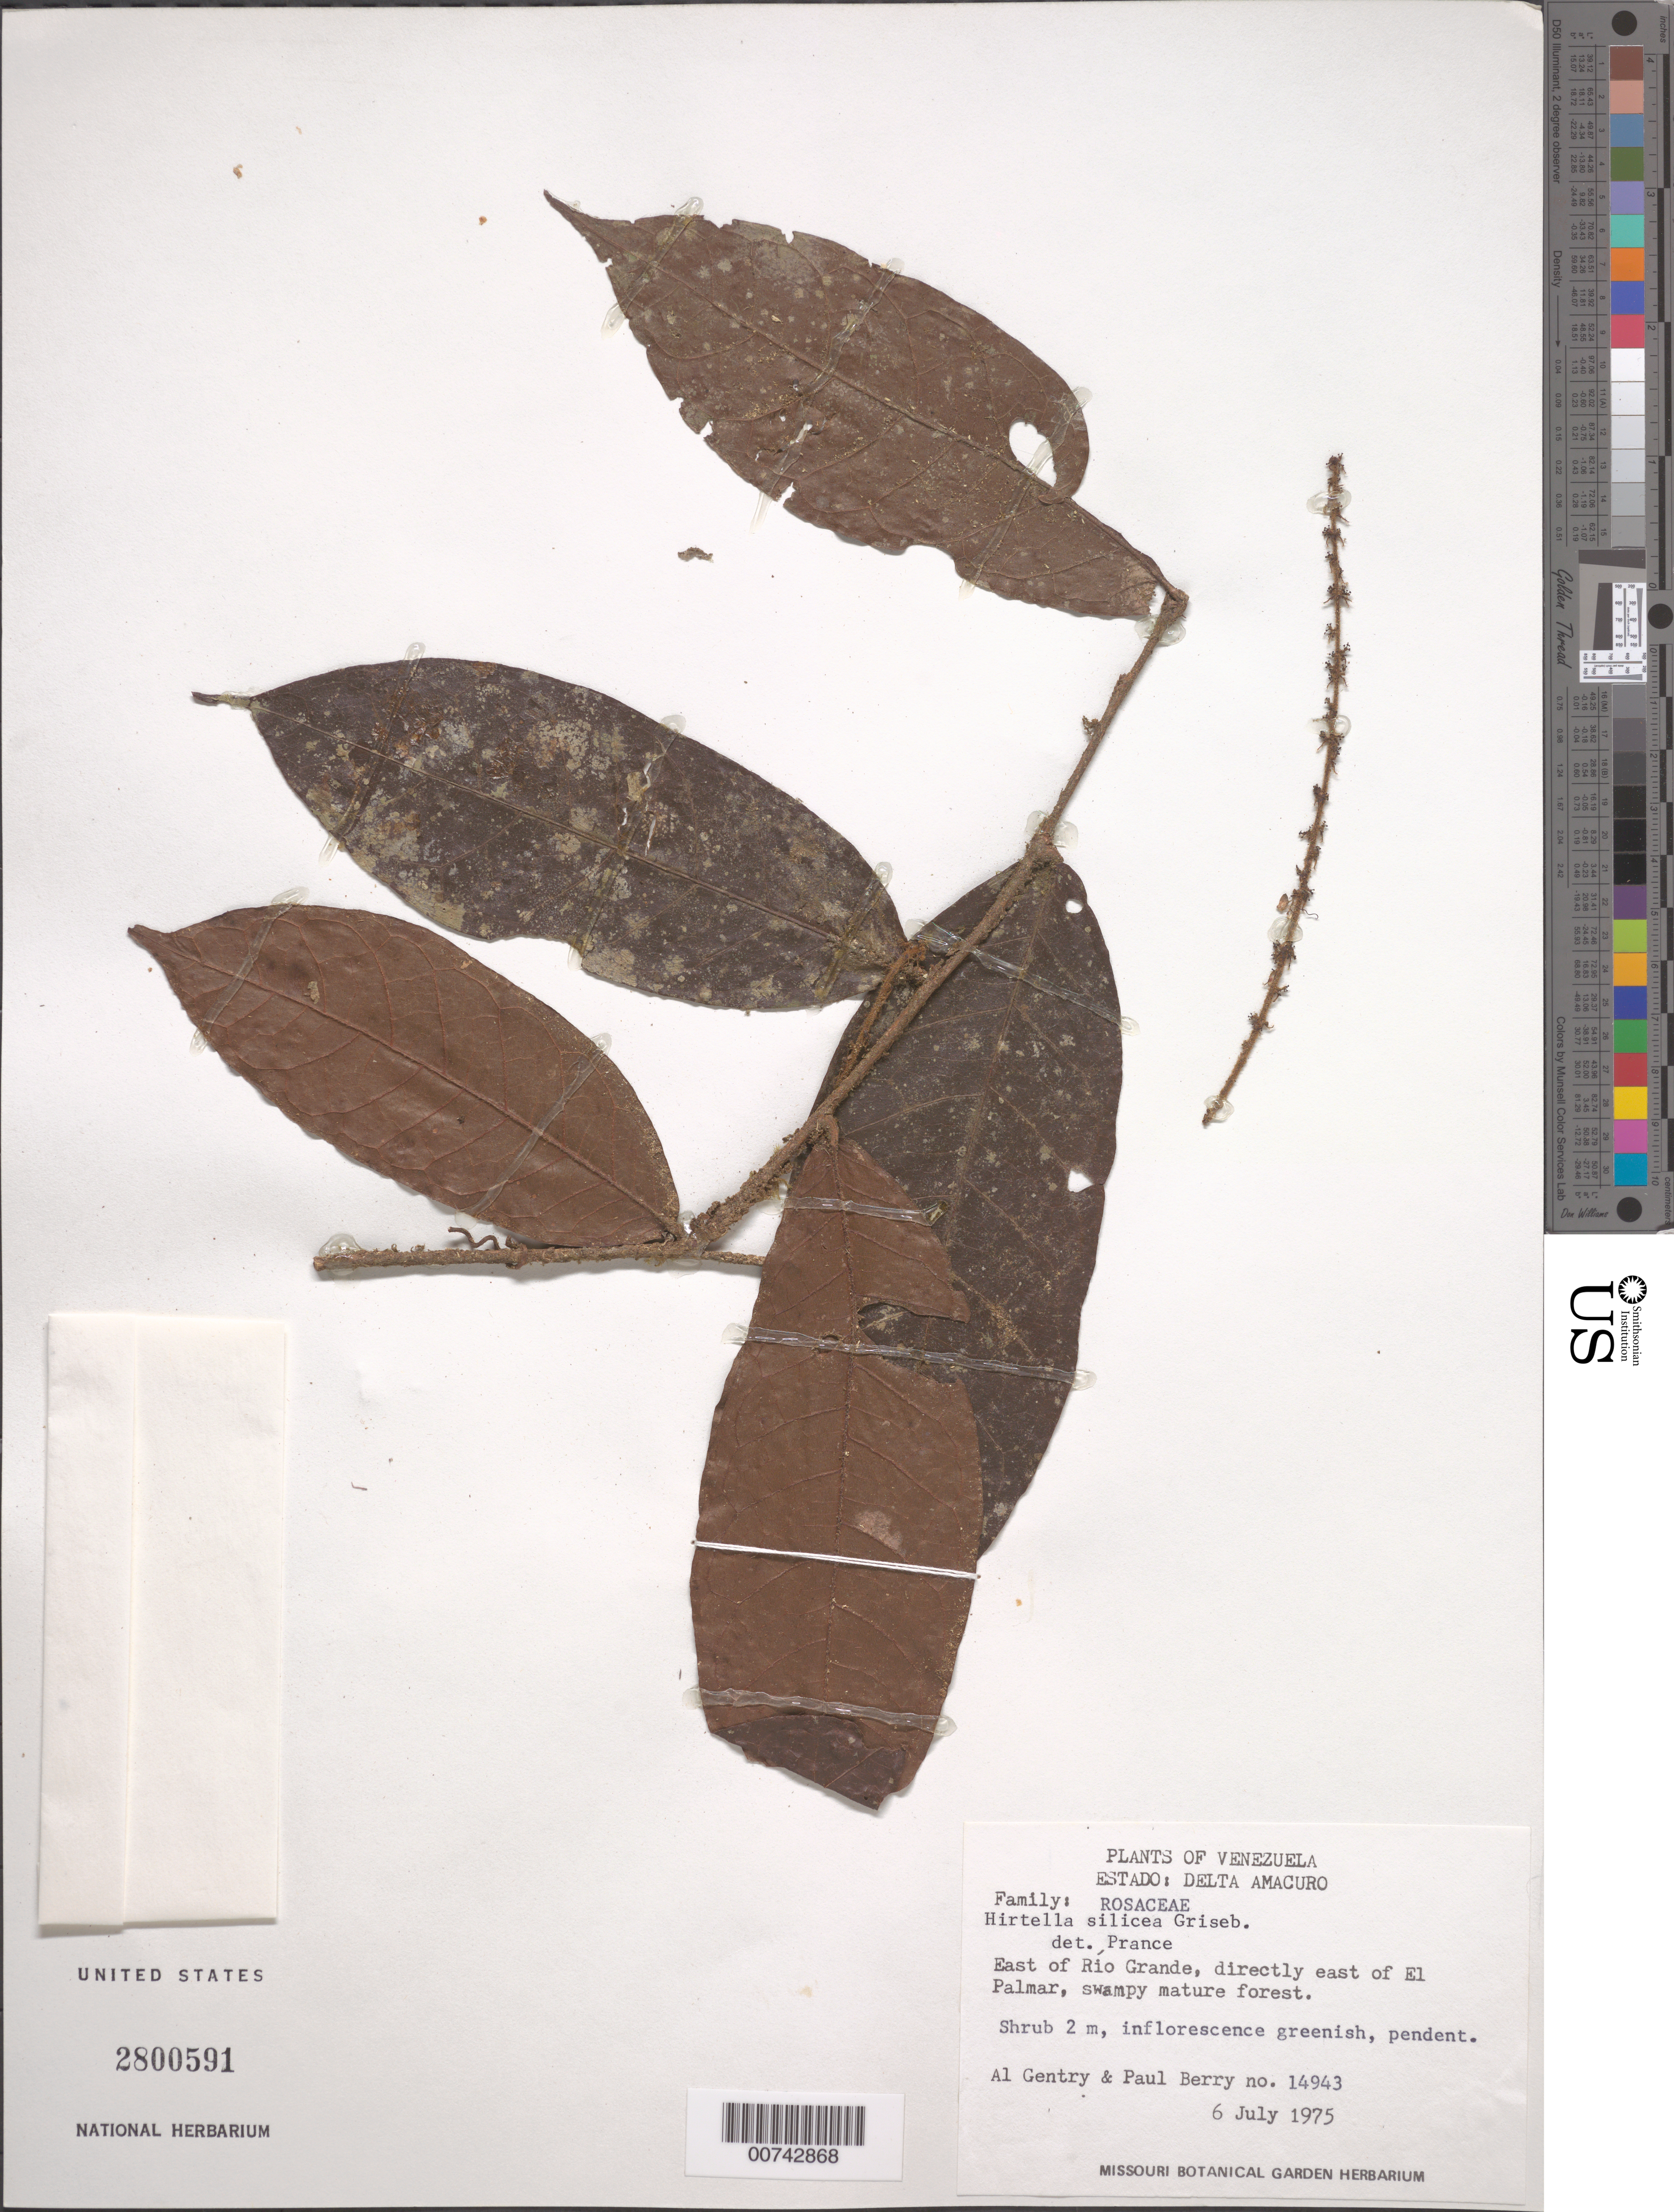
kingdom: Plantae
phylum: Tracheophyta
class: Magnoliopsida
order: Malpighiales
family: Chrysobalanaceae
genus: Hirtella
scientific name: Hirtella silicea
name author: Griseb.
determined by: Prance, G. T.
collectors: A. H. Gentry & P. Berry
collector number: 14943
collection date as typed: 6-Jul-75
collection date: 1975-07-06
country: Venezuela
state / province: Delta Amacuro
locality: Río Grande, E of río and directly east of El Palmar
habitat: Swampy mature forest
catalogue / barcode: US 2800591